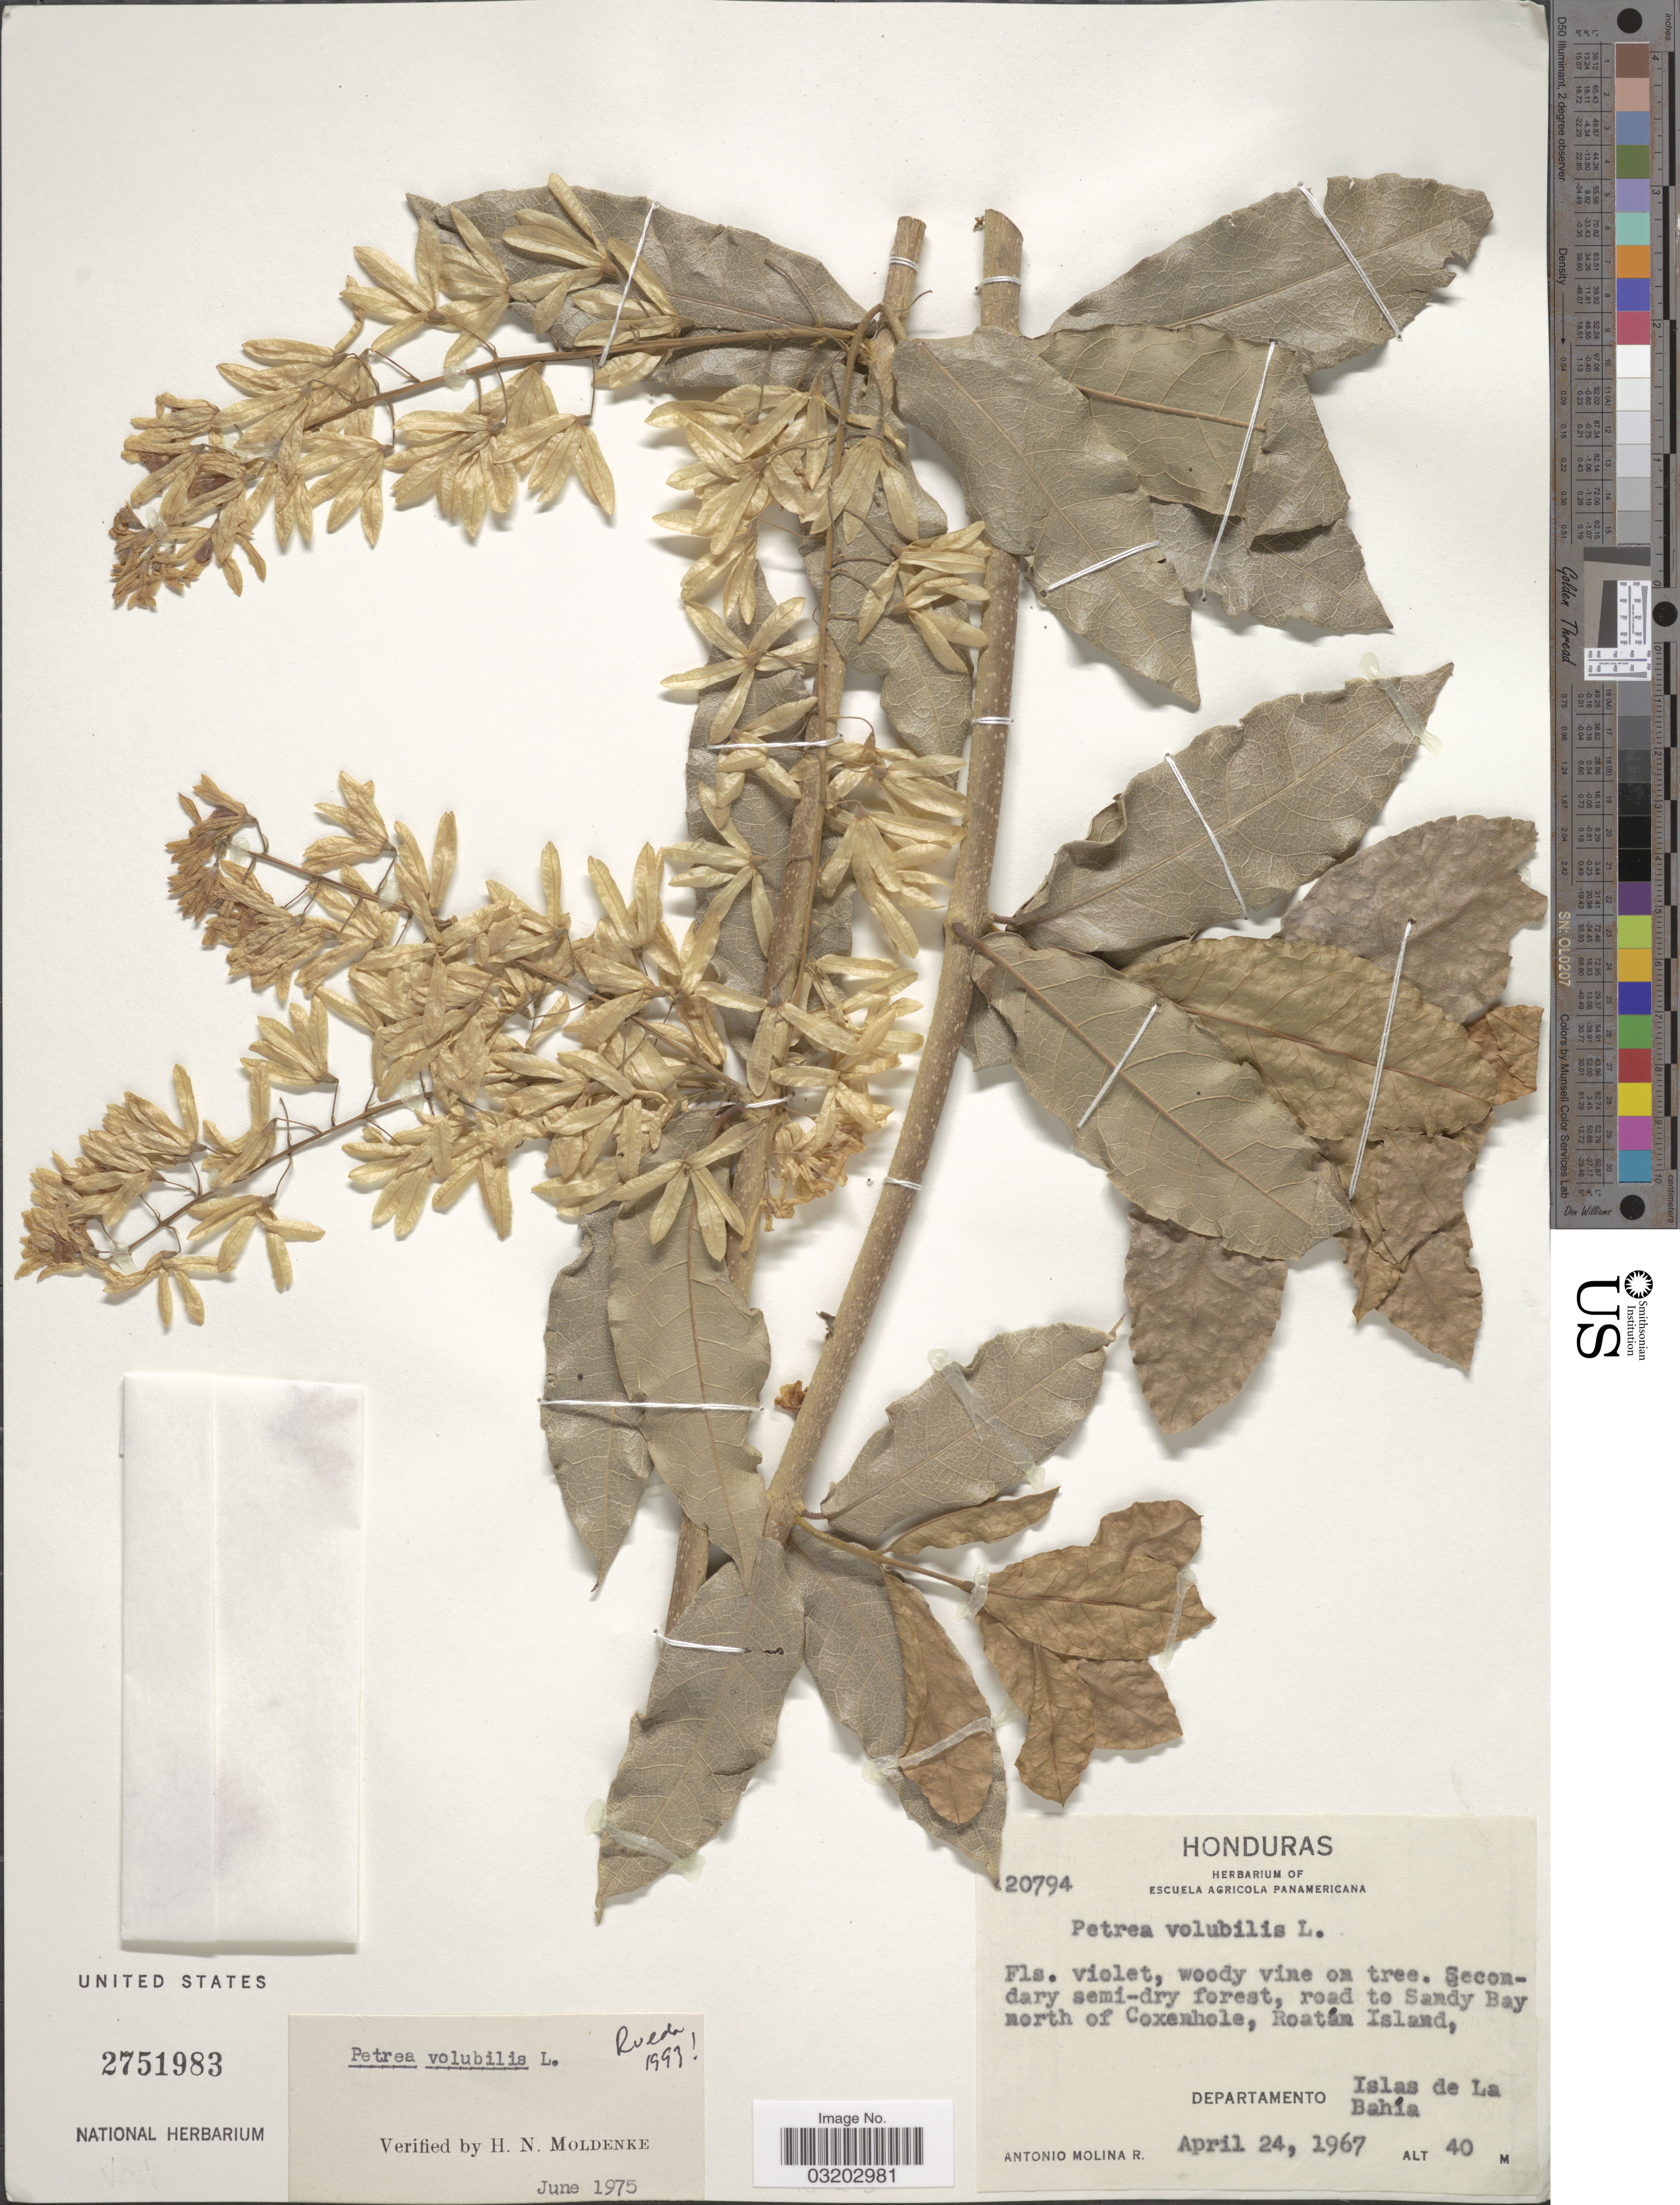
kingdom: Plantae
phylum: Tracheophyta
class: Magnoliopsida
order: Lamiales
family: Verbenaceae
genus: Petrea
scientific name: Petrea volubilis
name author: L.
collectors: A. Molina R.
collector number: !20794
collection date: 1967-04-24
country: Honduras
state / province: Islas de la Bahía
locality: Road to Sandy Bay, north of Coxenhole, Roatán Island, Departamento Islas de La Bahía.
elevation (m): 40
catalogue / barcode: US 2751983